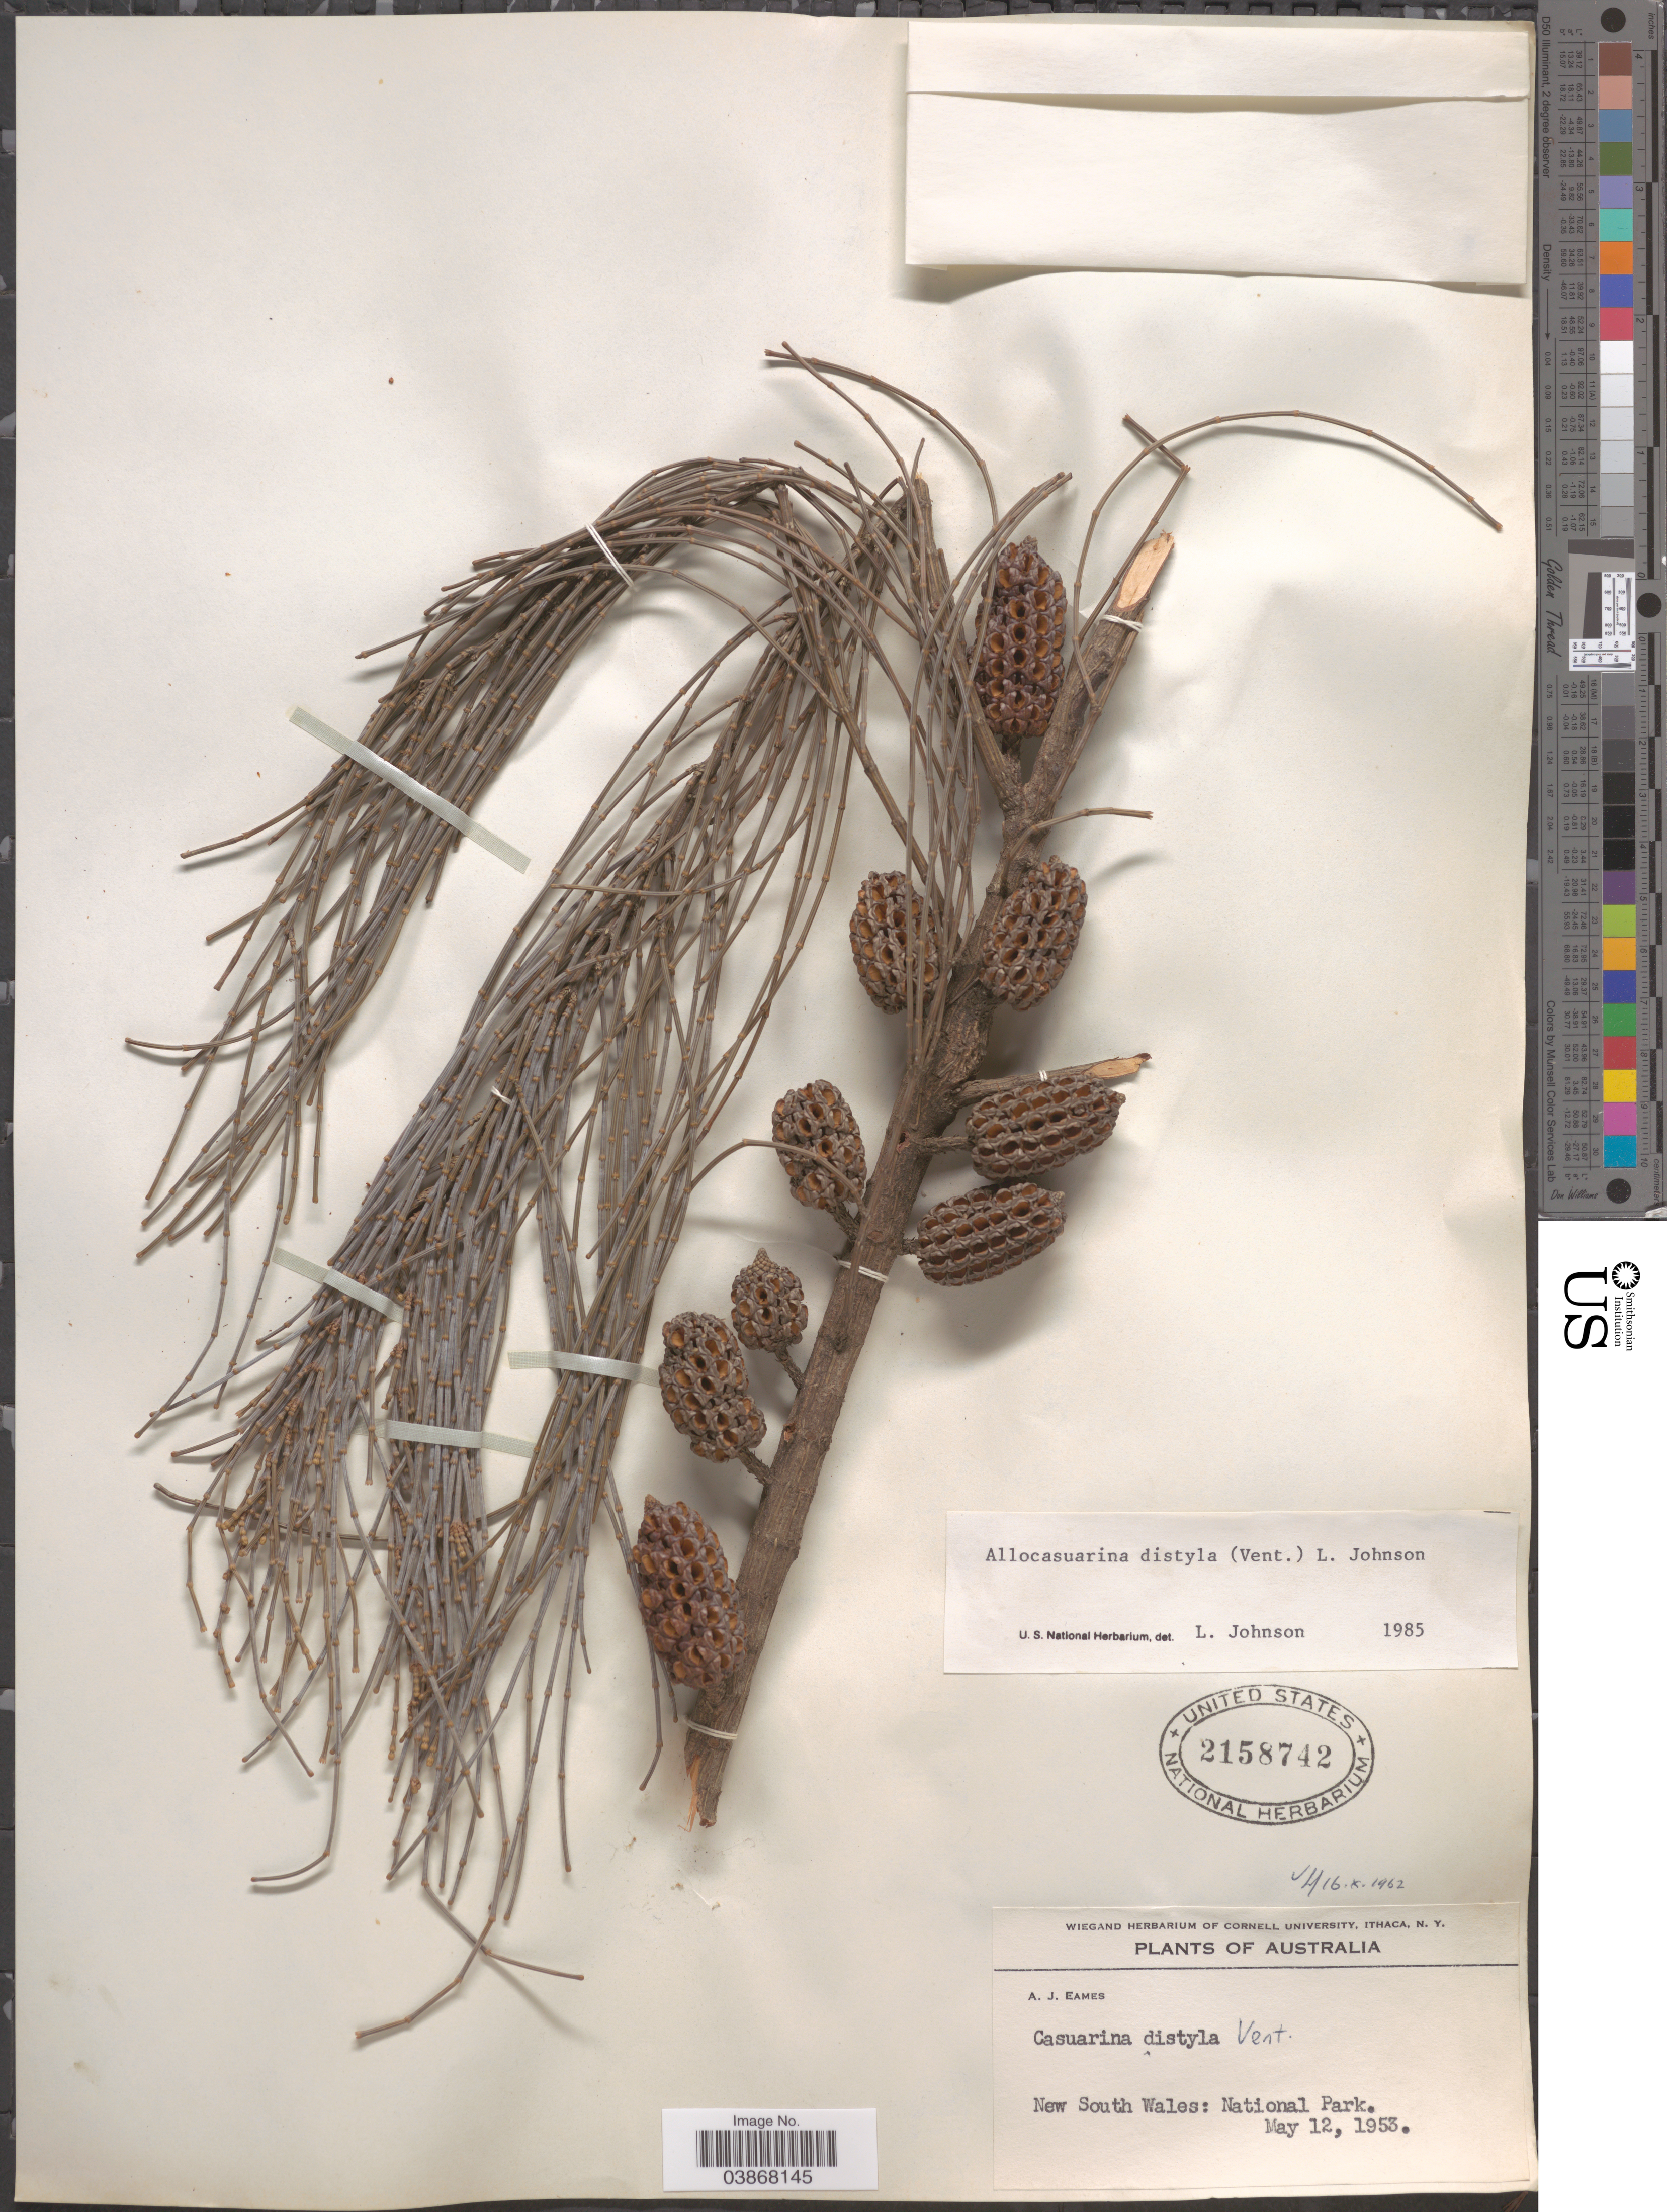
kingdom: Plantae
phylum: Tracheophyta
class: Magnoliopsida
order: Fagales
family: Casuarinaceae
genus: Allocasuarina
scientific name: Allocasuarina distyla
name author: (Vent.) L.A.S. Johnson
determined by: Johnson, L. A. S.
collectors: A. J. Eames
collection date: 1953-05-12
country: Australia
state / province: New South Wales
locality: National Park.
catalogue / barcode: US 2158742